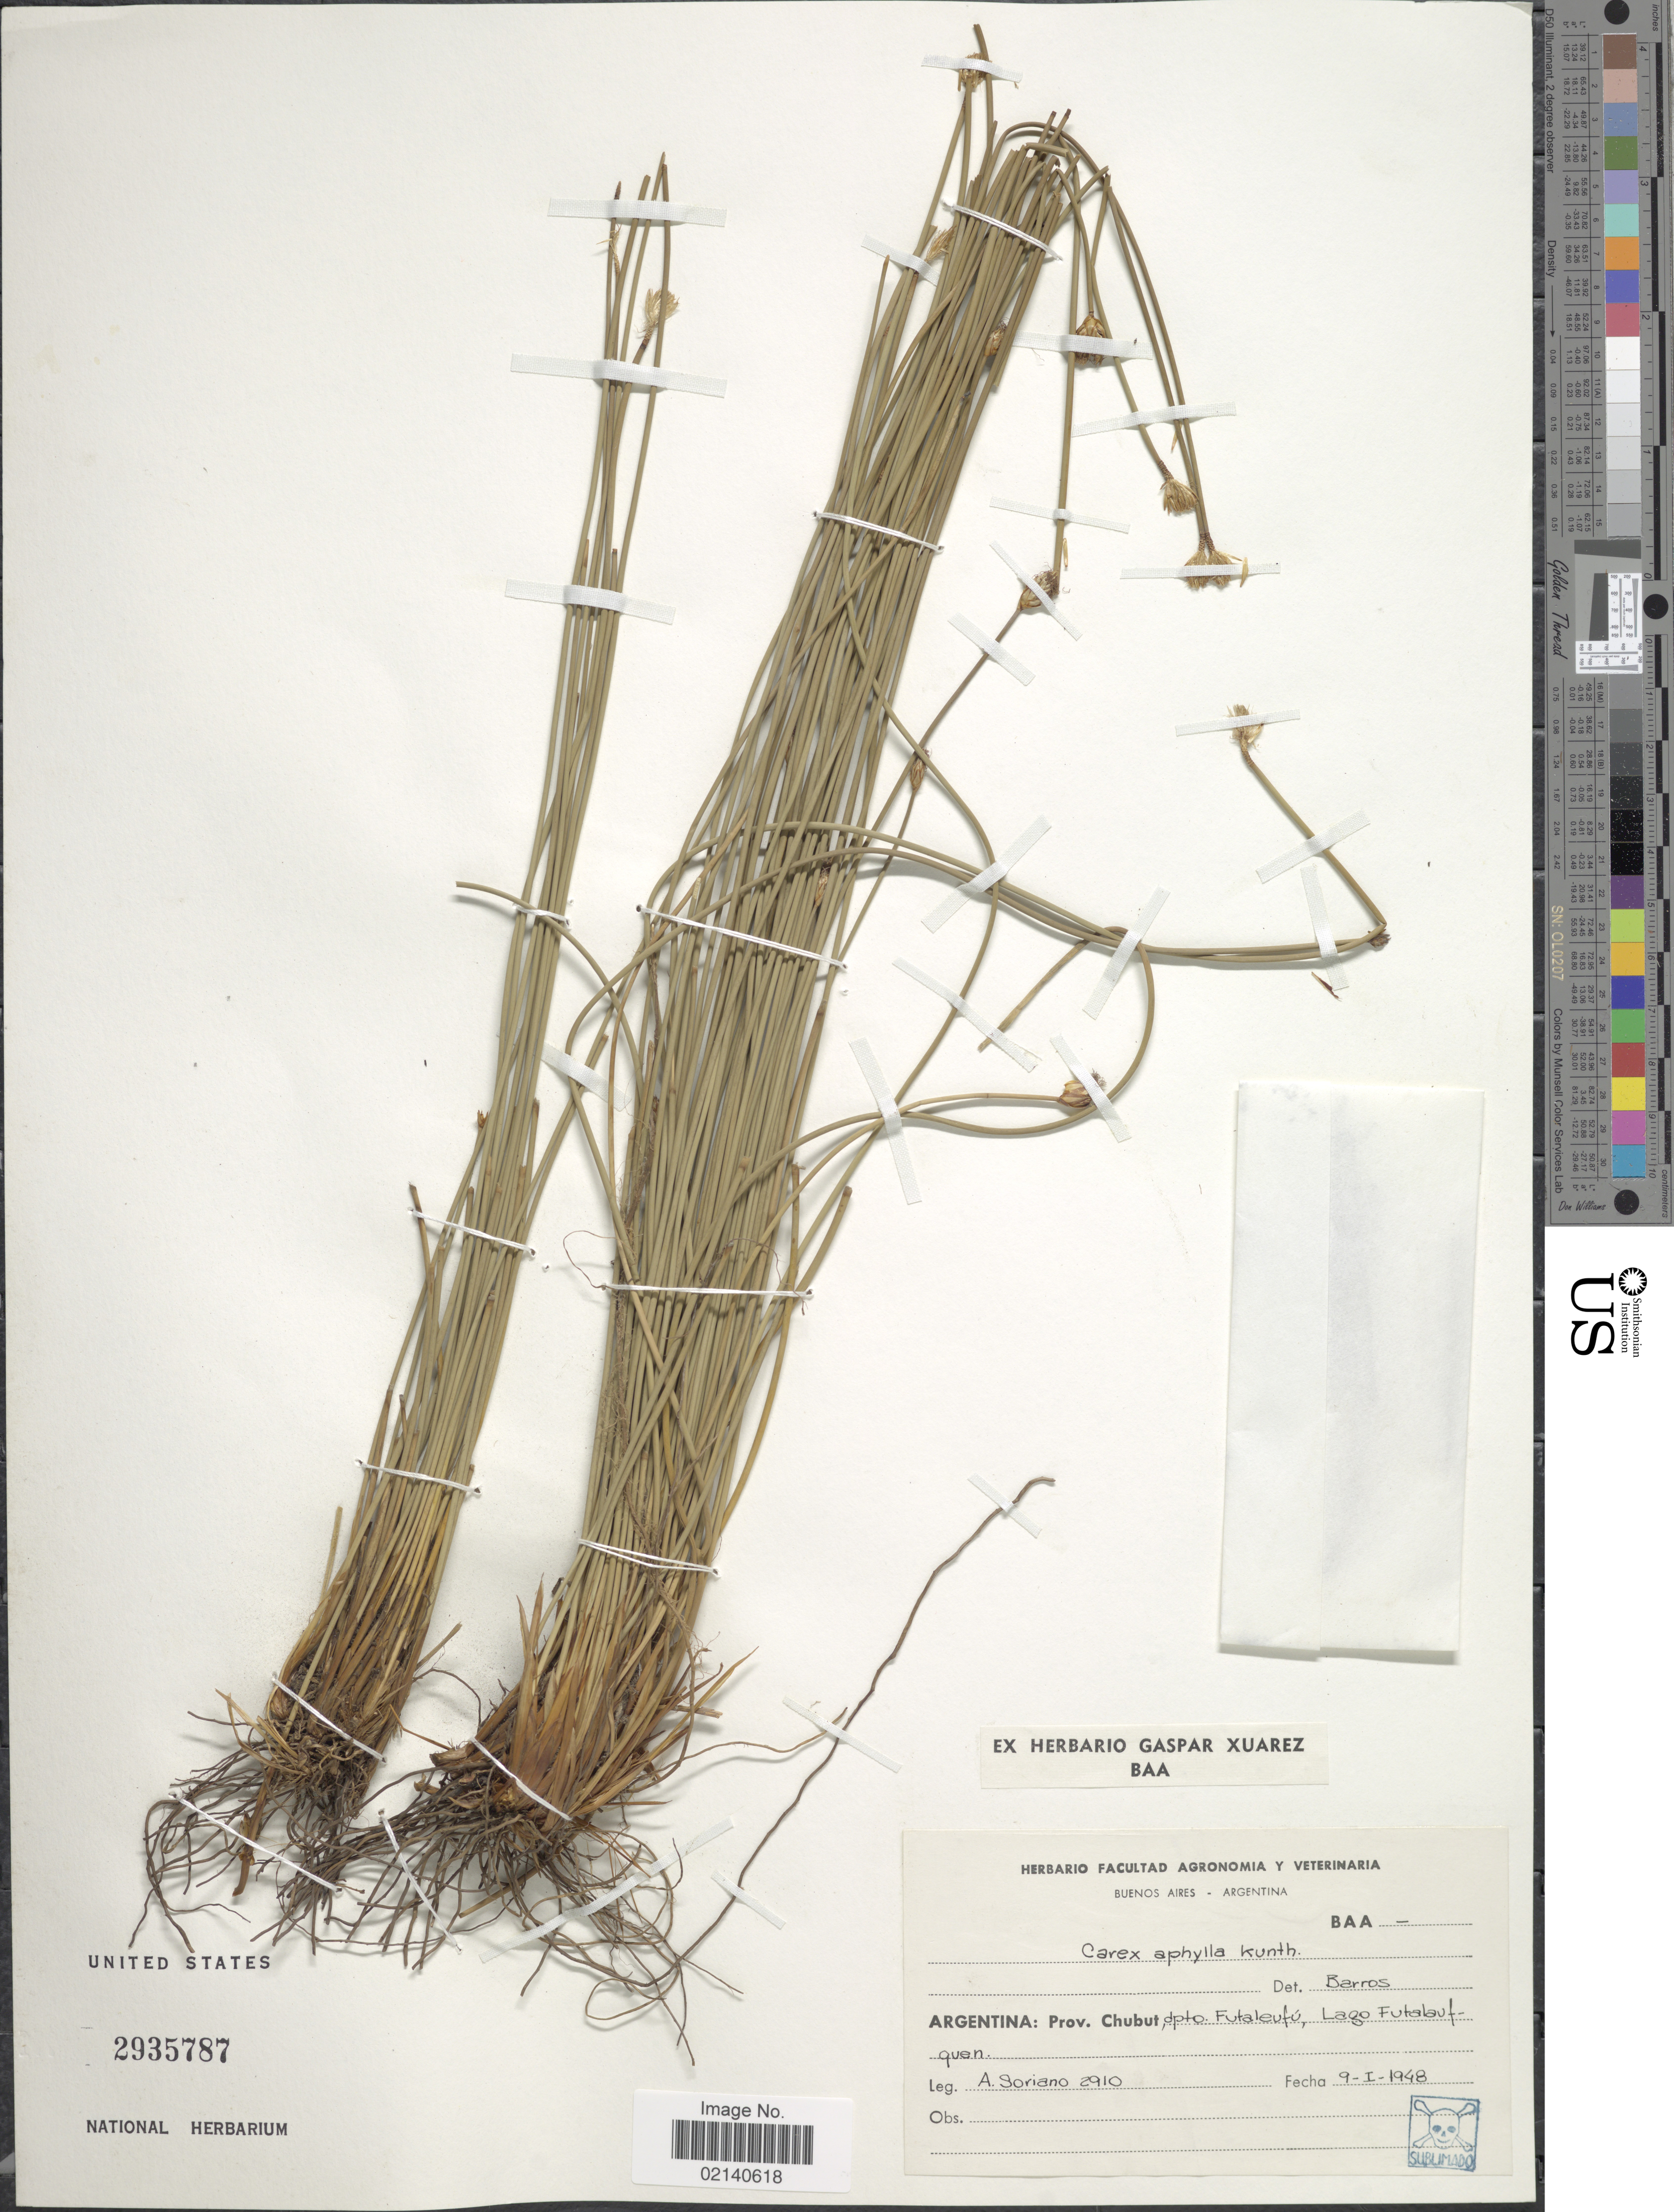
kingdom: Plantae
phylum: Tracheophyta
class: Liliopsida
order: Poales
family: Cyperaceae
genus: Carex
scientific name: Carex aphylla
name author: Kunth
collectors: A. Soriano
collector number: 2910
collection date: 1948-01-09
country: Argentina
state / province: Chubut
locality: Dpto. Futaleufu, Lago Futalaufquen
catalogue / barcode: US 2935787